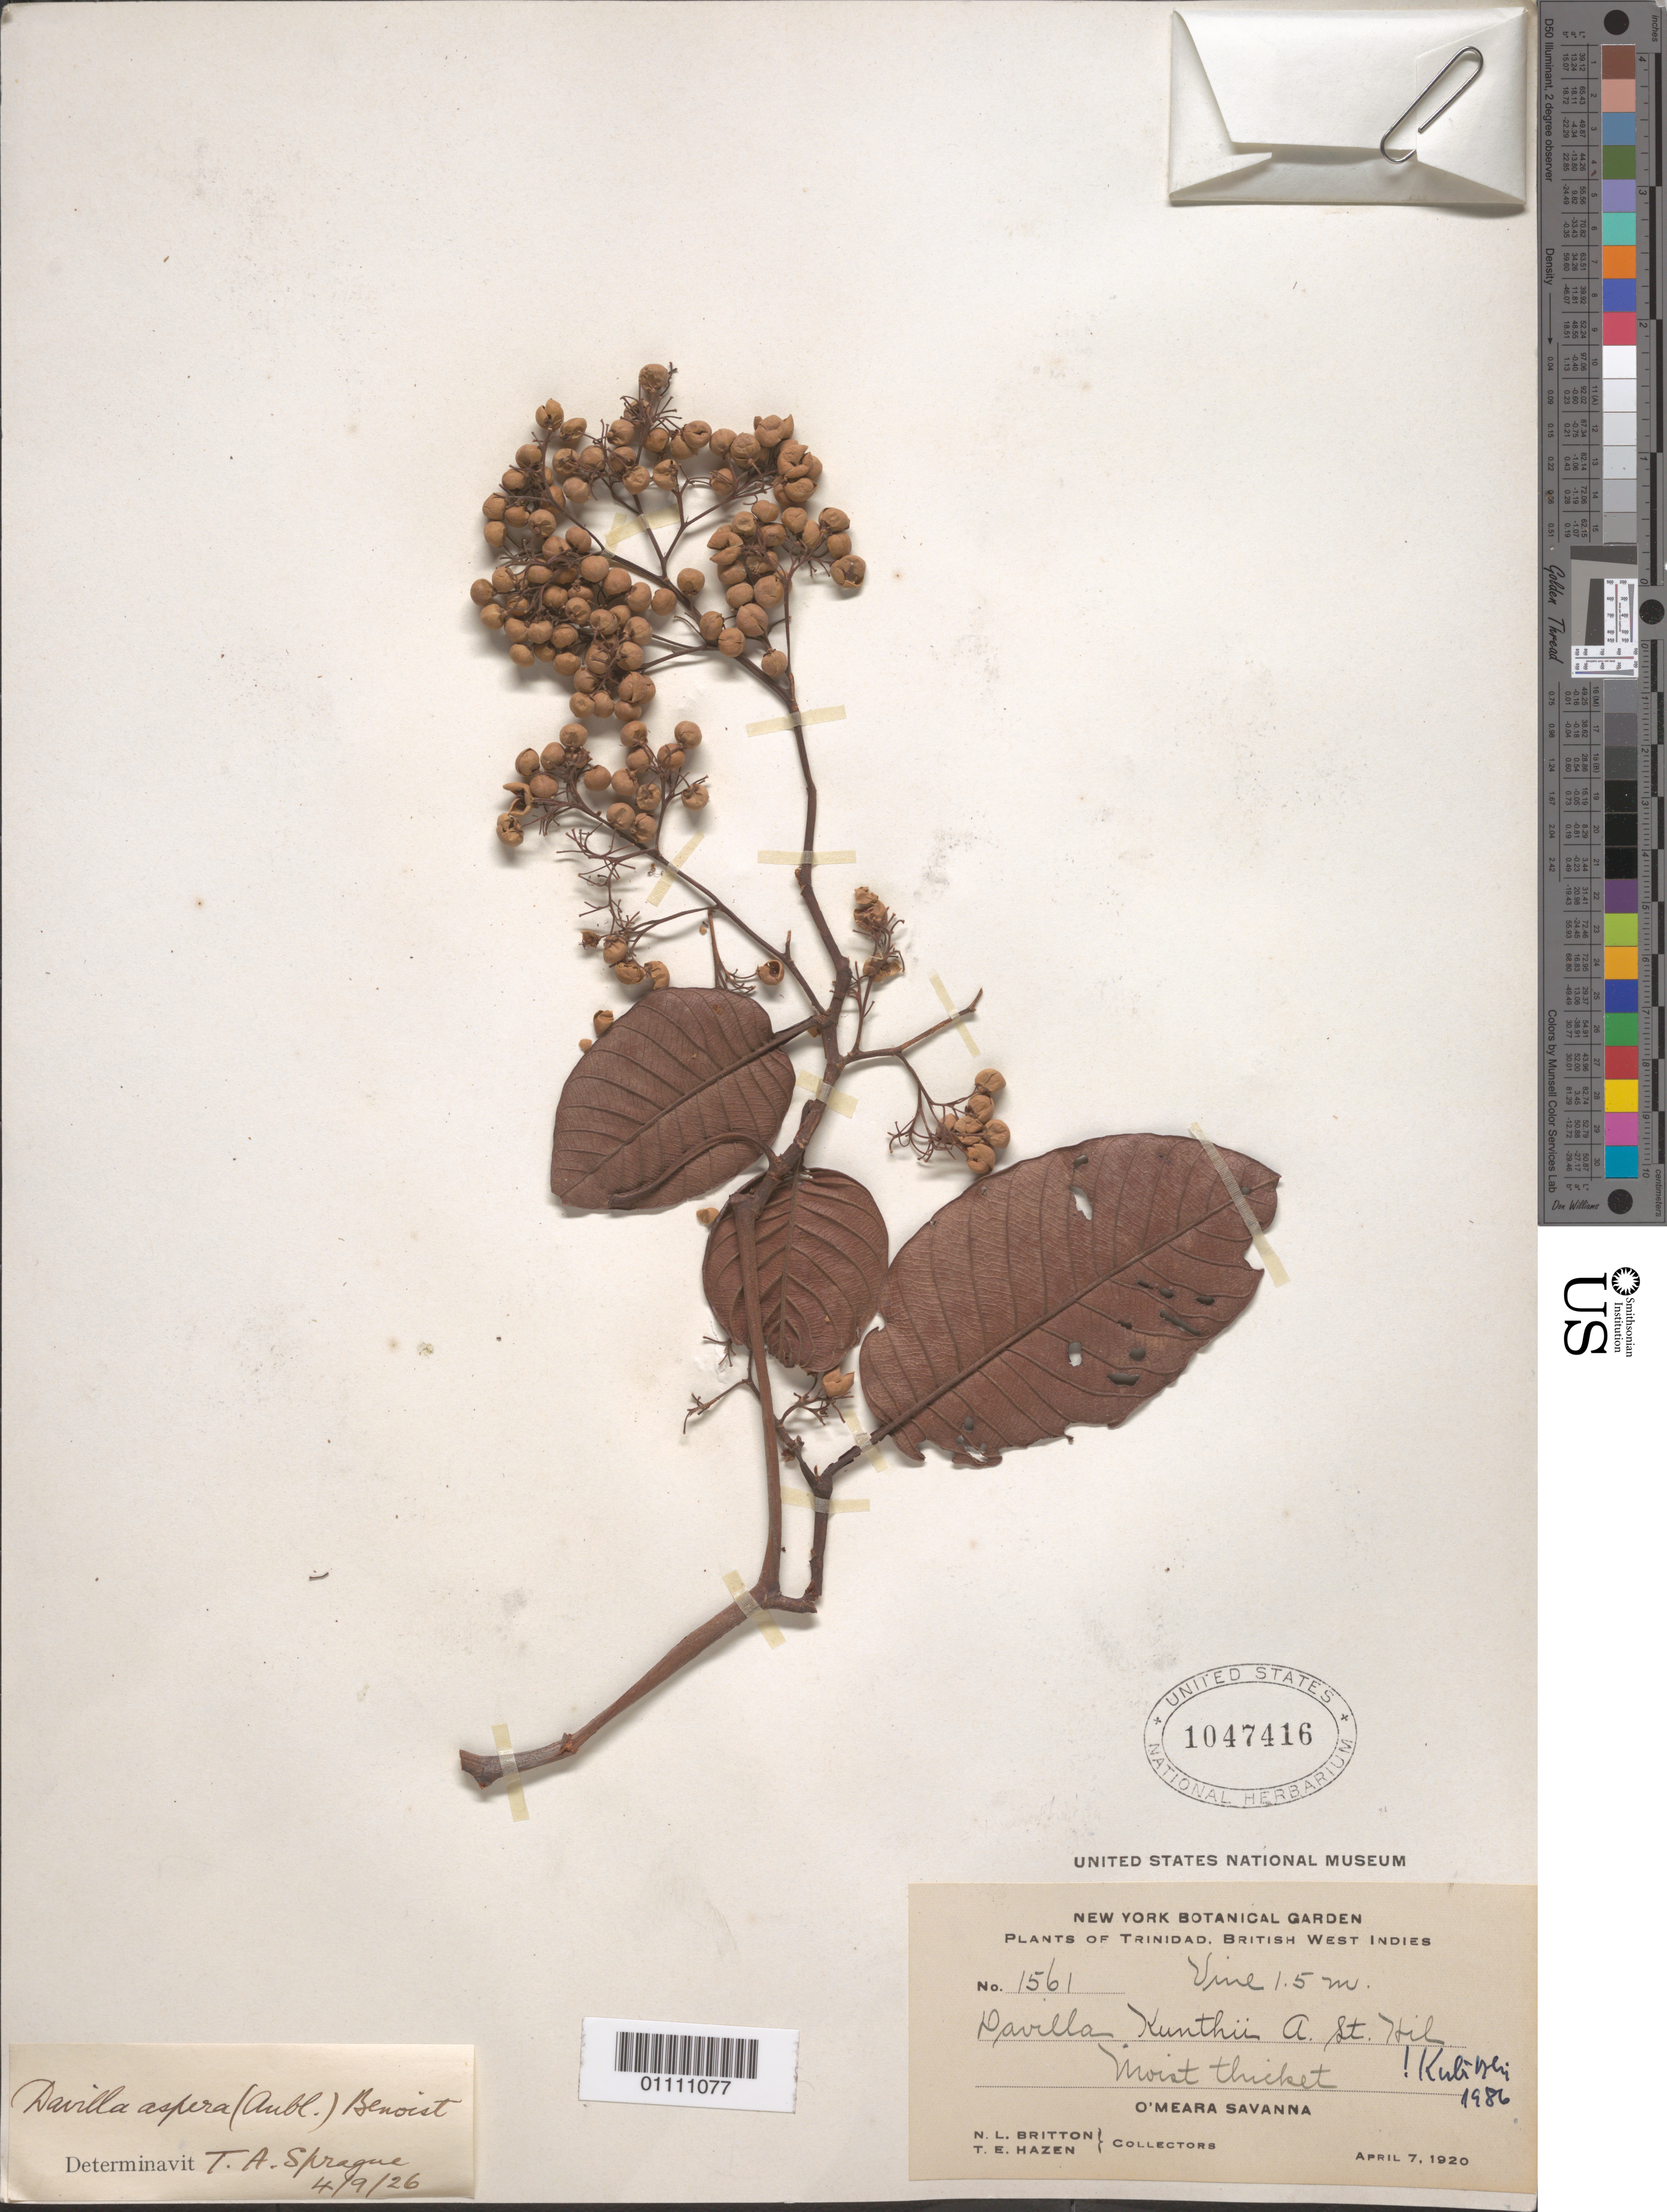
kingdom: Plantae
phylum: Tracheophyta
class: Magnoliopsida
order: Dilleniales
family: Dilleniaceae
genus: Davilla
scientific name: Davilla kunthii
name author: A. St.-Hil.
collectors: N. Britton & T. E. Hazen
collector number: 1561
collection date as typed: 07 Apr 1920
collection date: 1920-04-07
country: Trinidad and Tobago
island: Trinidad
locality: Trinidad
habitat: in a moist thicket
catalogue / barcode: US 1047416